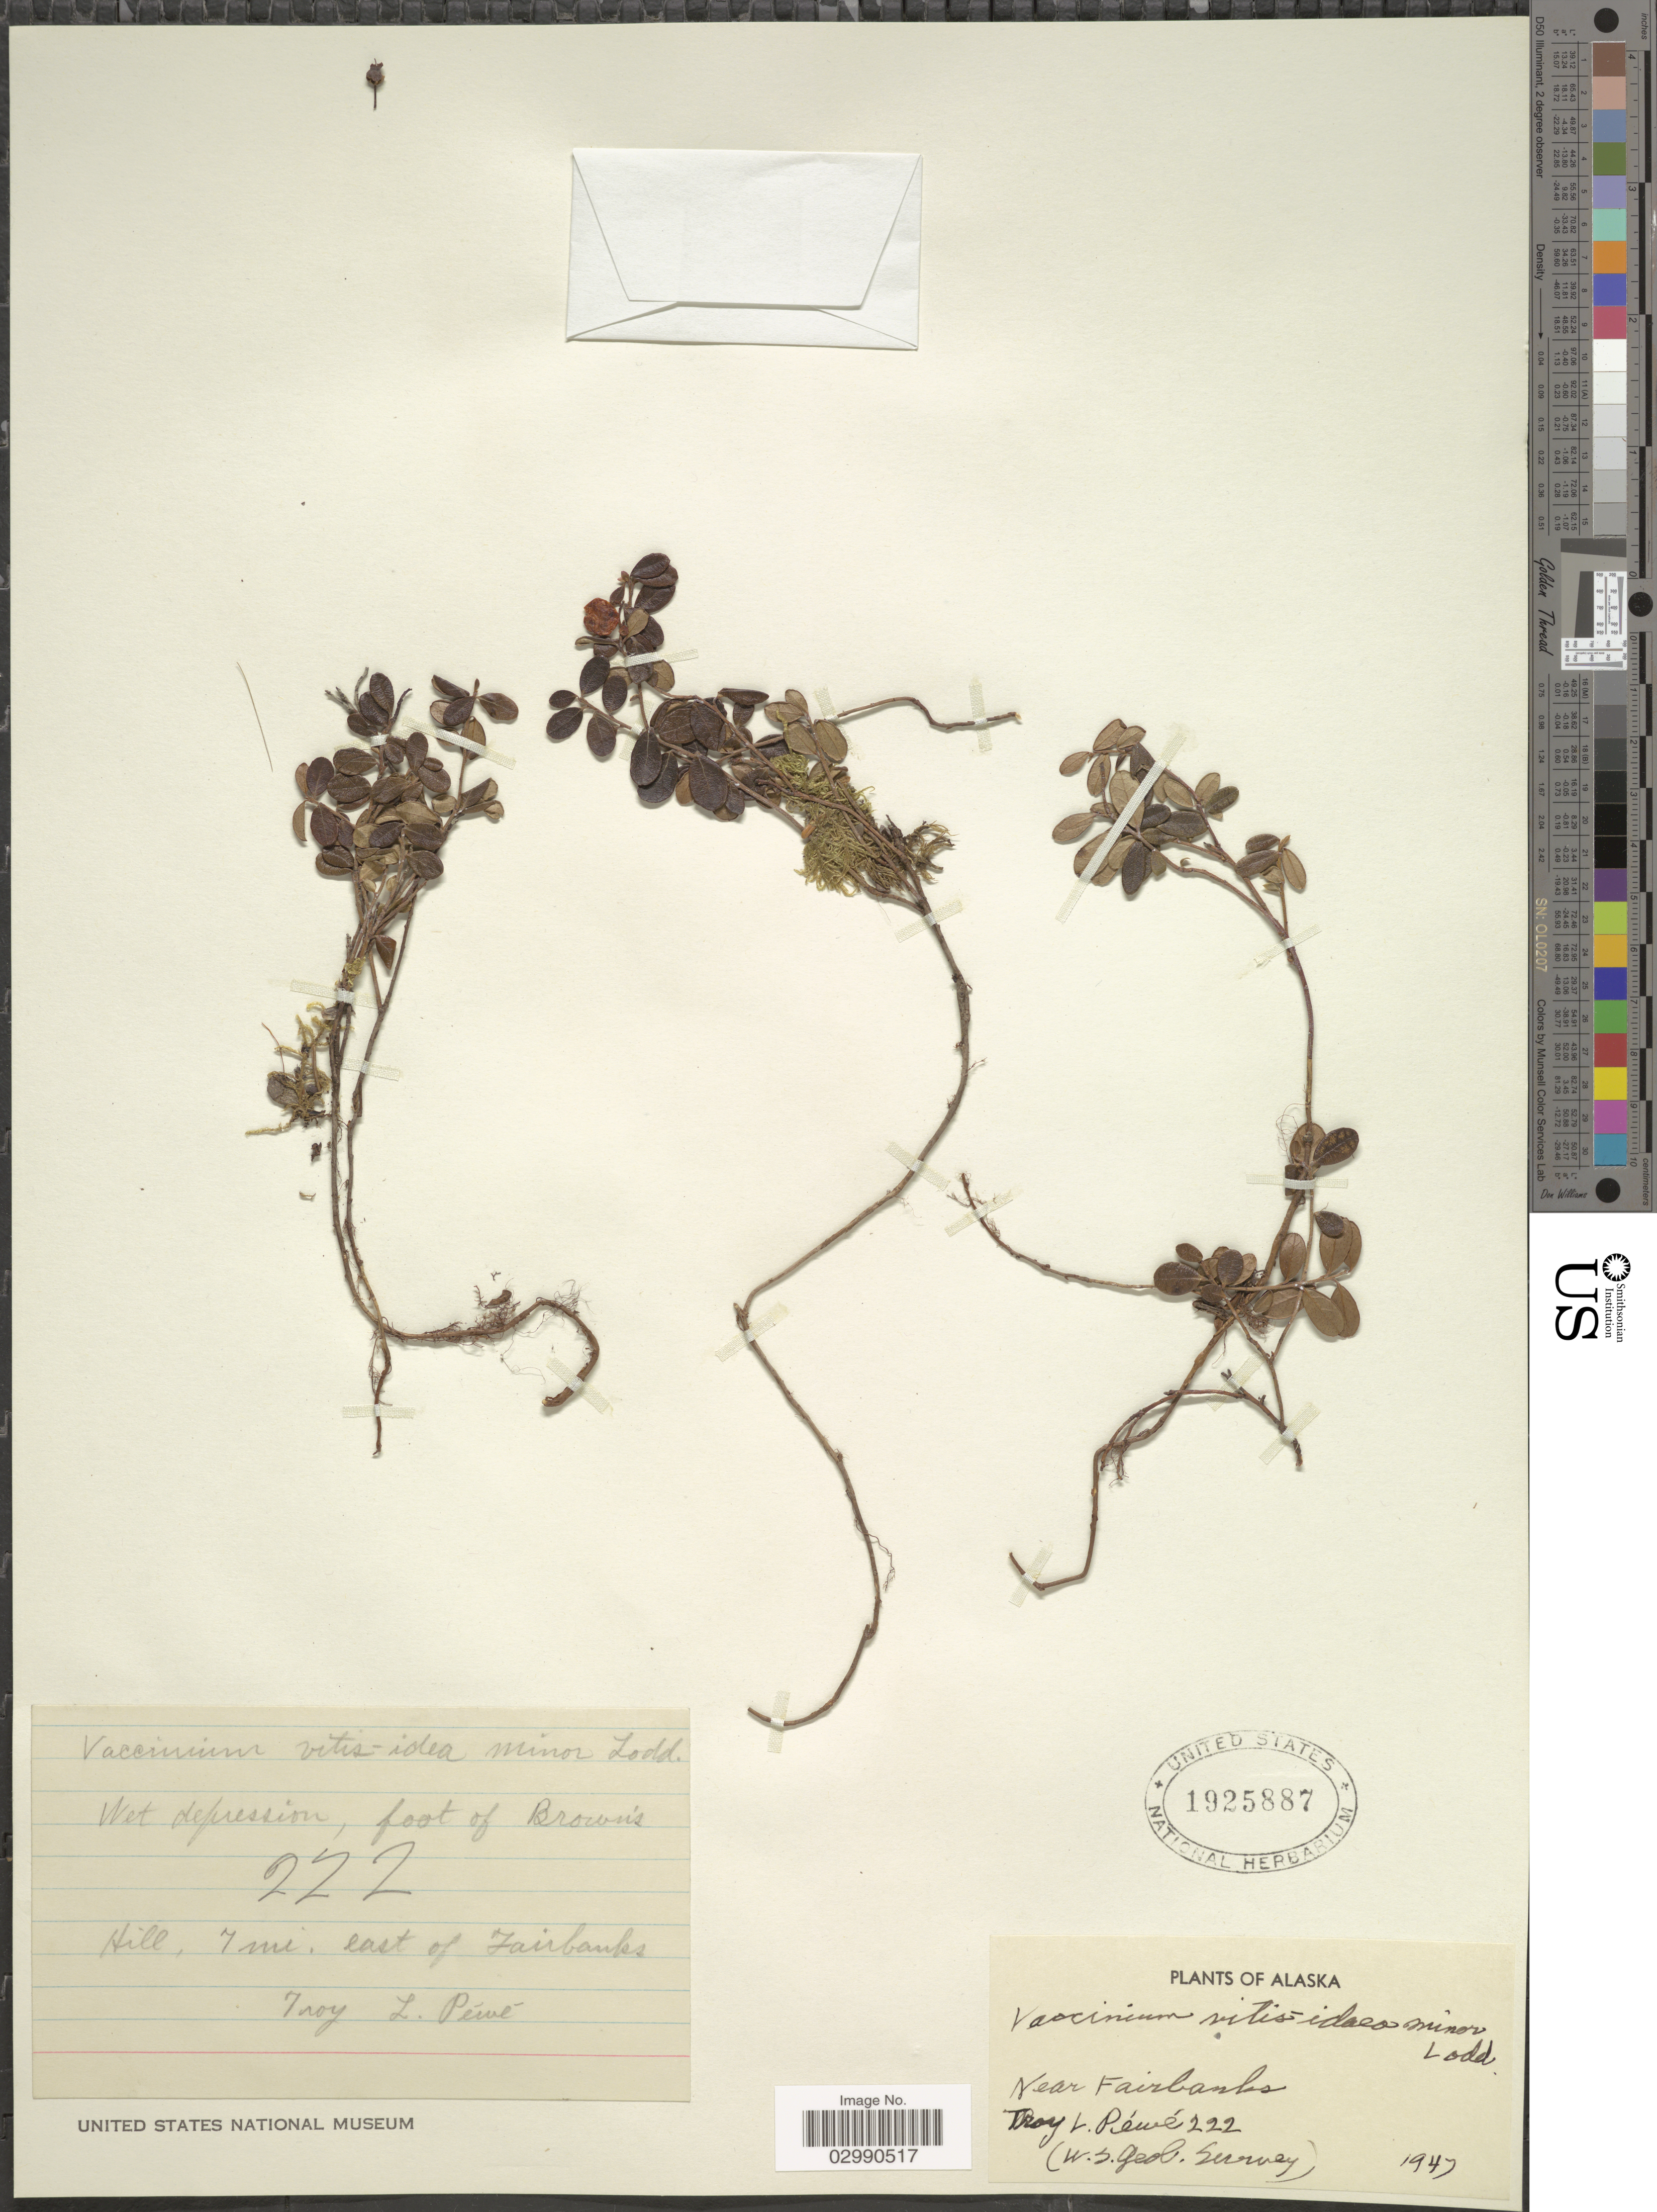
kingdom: Plantae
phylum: Tracheophyta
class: Magnoliopsida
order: Ericales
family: Ericaceae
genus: Vaccinium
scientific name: Vaccinium vitis-idaea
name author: L.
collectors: T. Péwé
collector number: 222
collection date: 1947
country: United States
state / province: Alaska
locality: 7 mi. east of Fairbanks.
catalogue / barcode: US 1925887